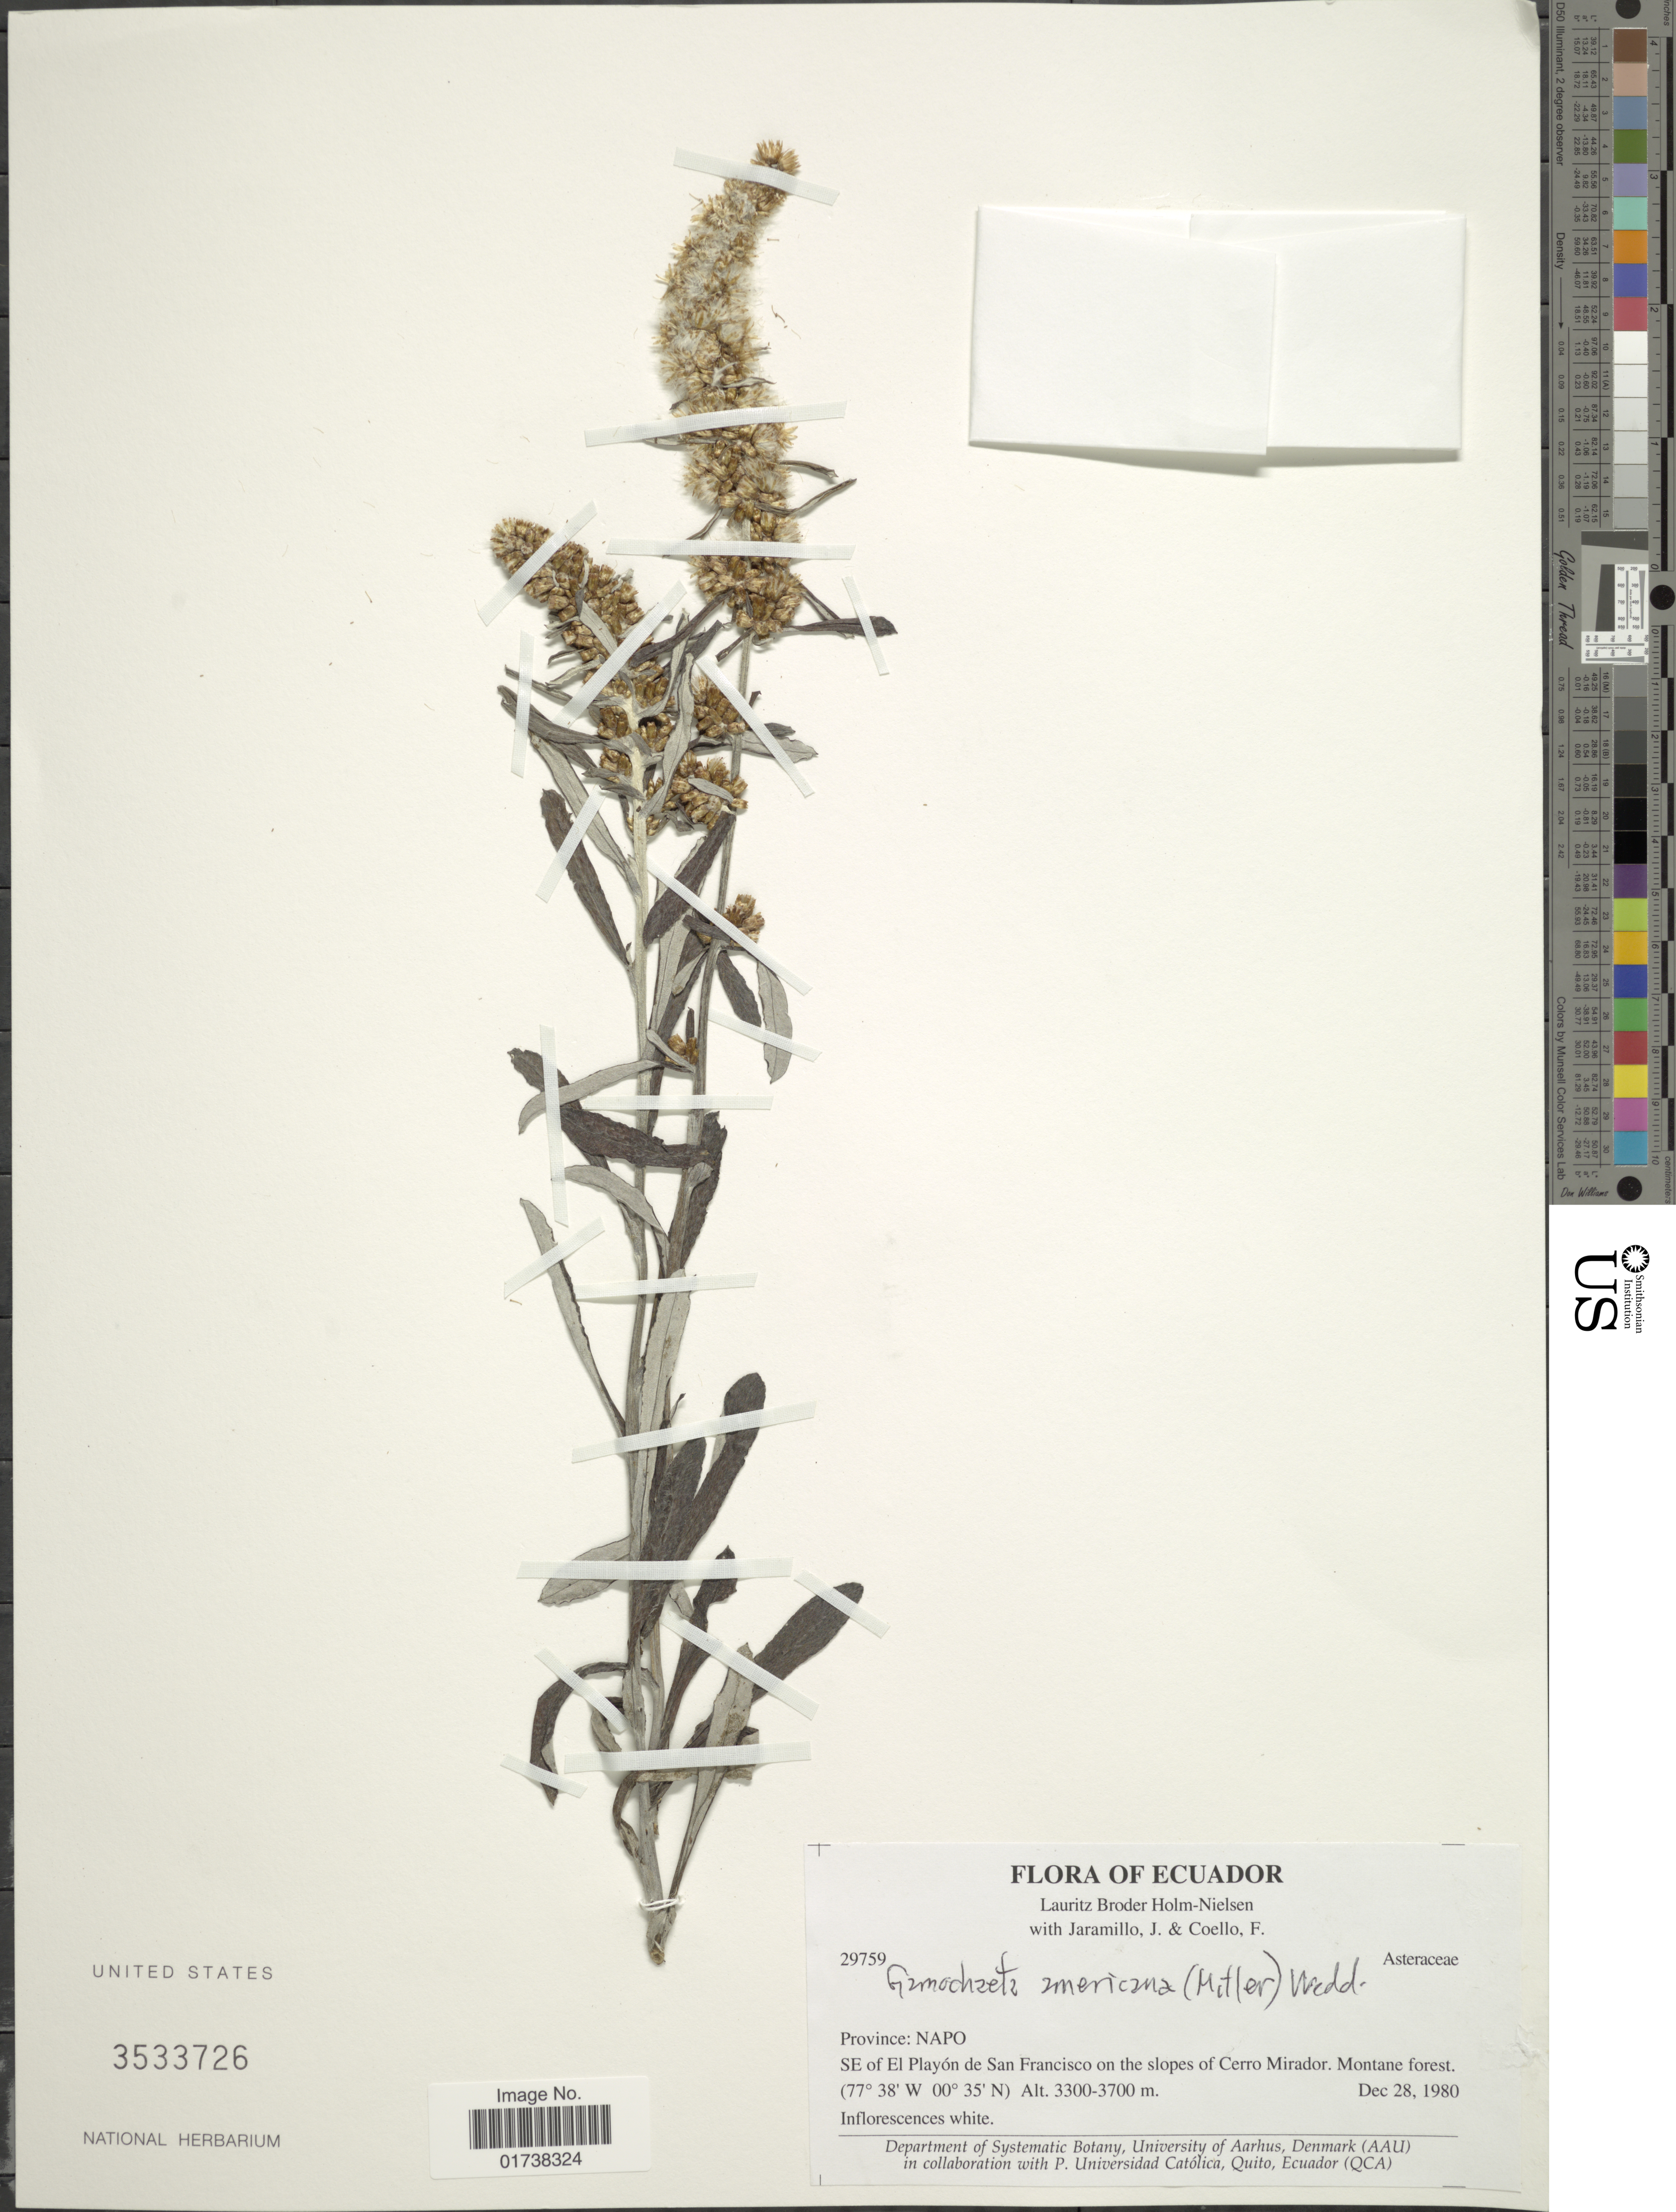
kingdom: Plantae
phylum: Tracheophyta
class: Magnoliopsida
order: Asterales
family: Asteraceae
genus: Gamochaeta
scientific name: Gamochaeta americana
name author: (Mill.) Wedd.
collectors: L. B. Holm-Nielsen, J. Jaramillo & F. Coello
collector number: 29759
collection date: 1980-12-28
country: Ecuador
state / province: Napo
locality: SE of El Playon de San Francisco on the slopes of Cerro Mirador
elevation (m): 3300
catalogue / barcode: US 3533726